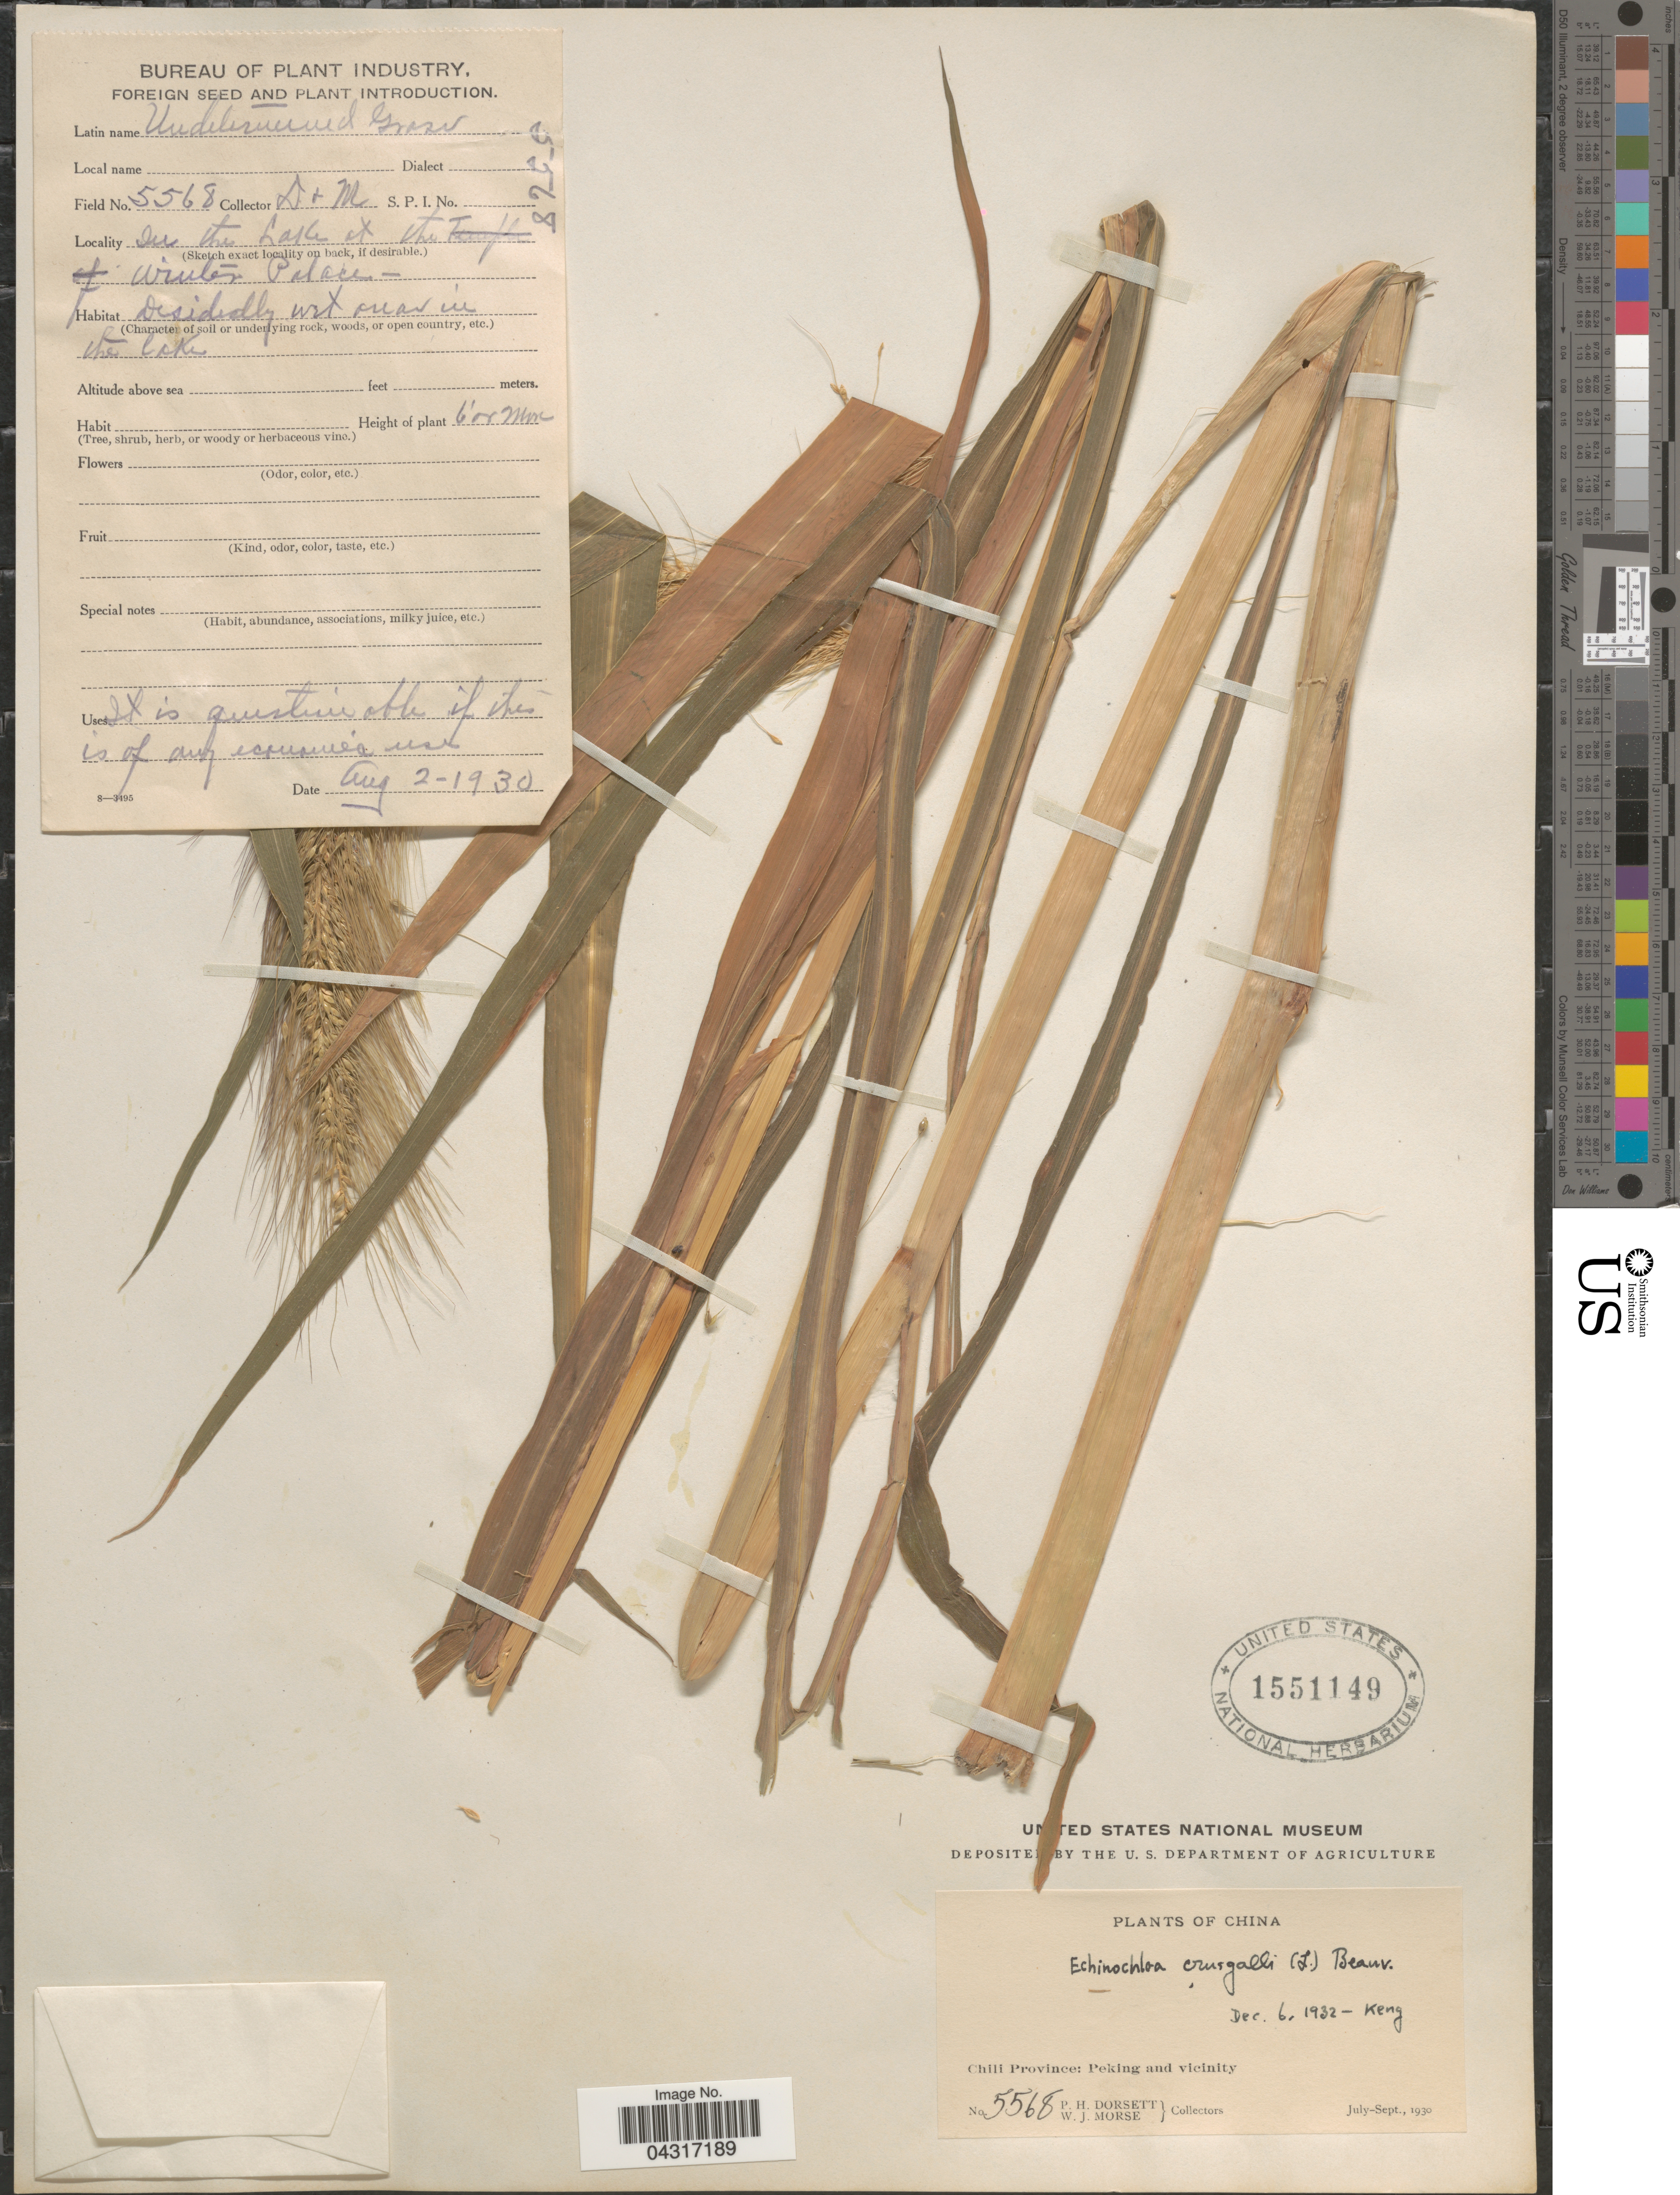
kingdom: Plantae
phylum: Tracheophyta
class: Liliopsida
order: Poales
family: Poaceae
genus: Echinochloa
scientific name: Echinochloa crus-galli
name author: (L.) P. Beauv.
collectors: P. H. Dorsett & W. J. Morse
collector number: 5568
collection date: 1930-08-02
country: China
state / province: Beijing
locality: In the Lake at the winter Palace. Chili Province: Peking and vicinity.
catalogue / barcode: US 1551149